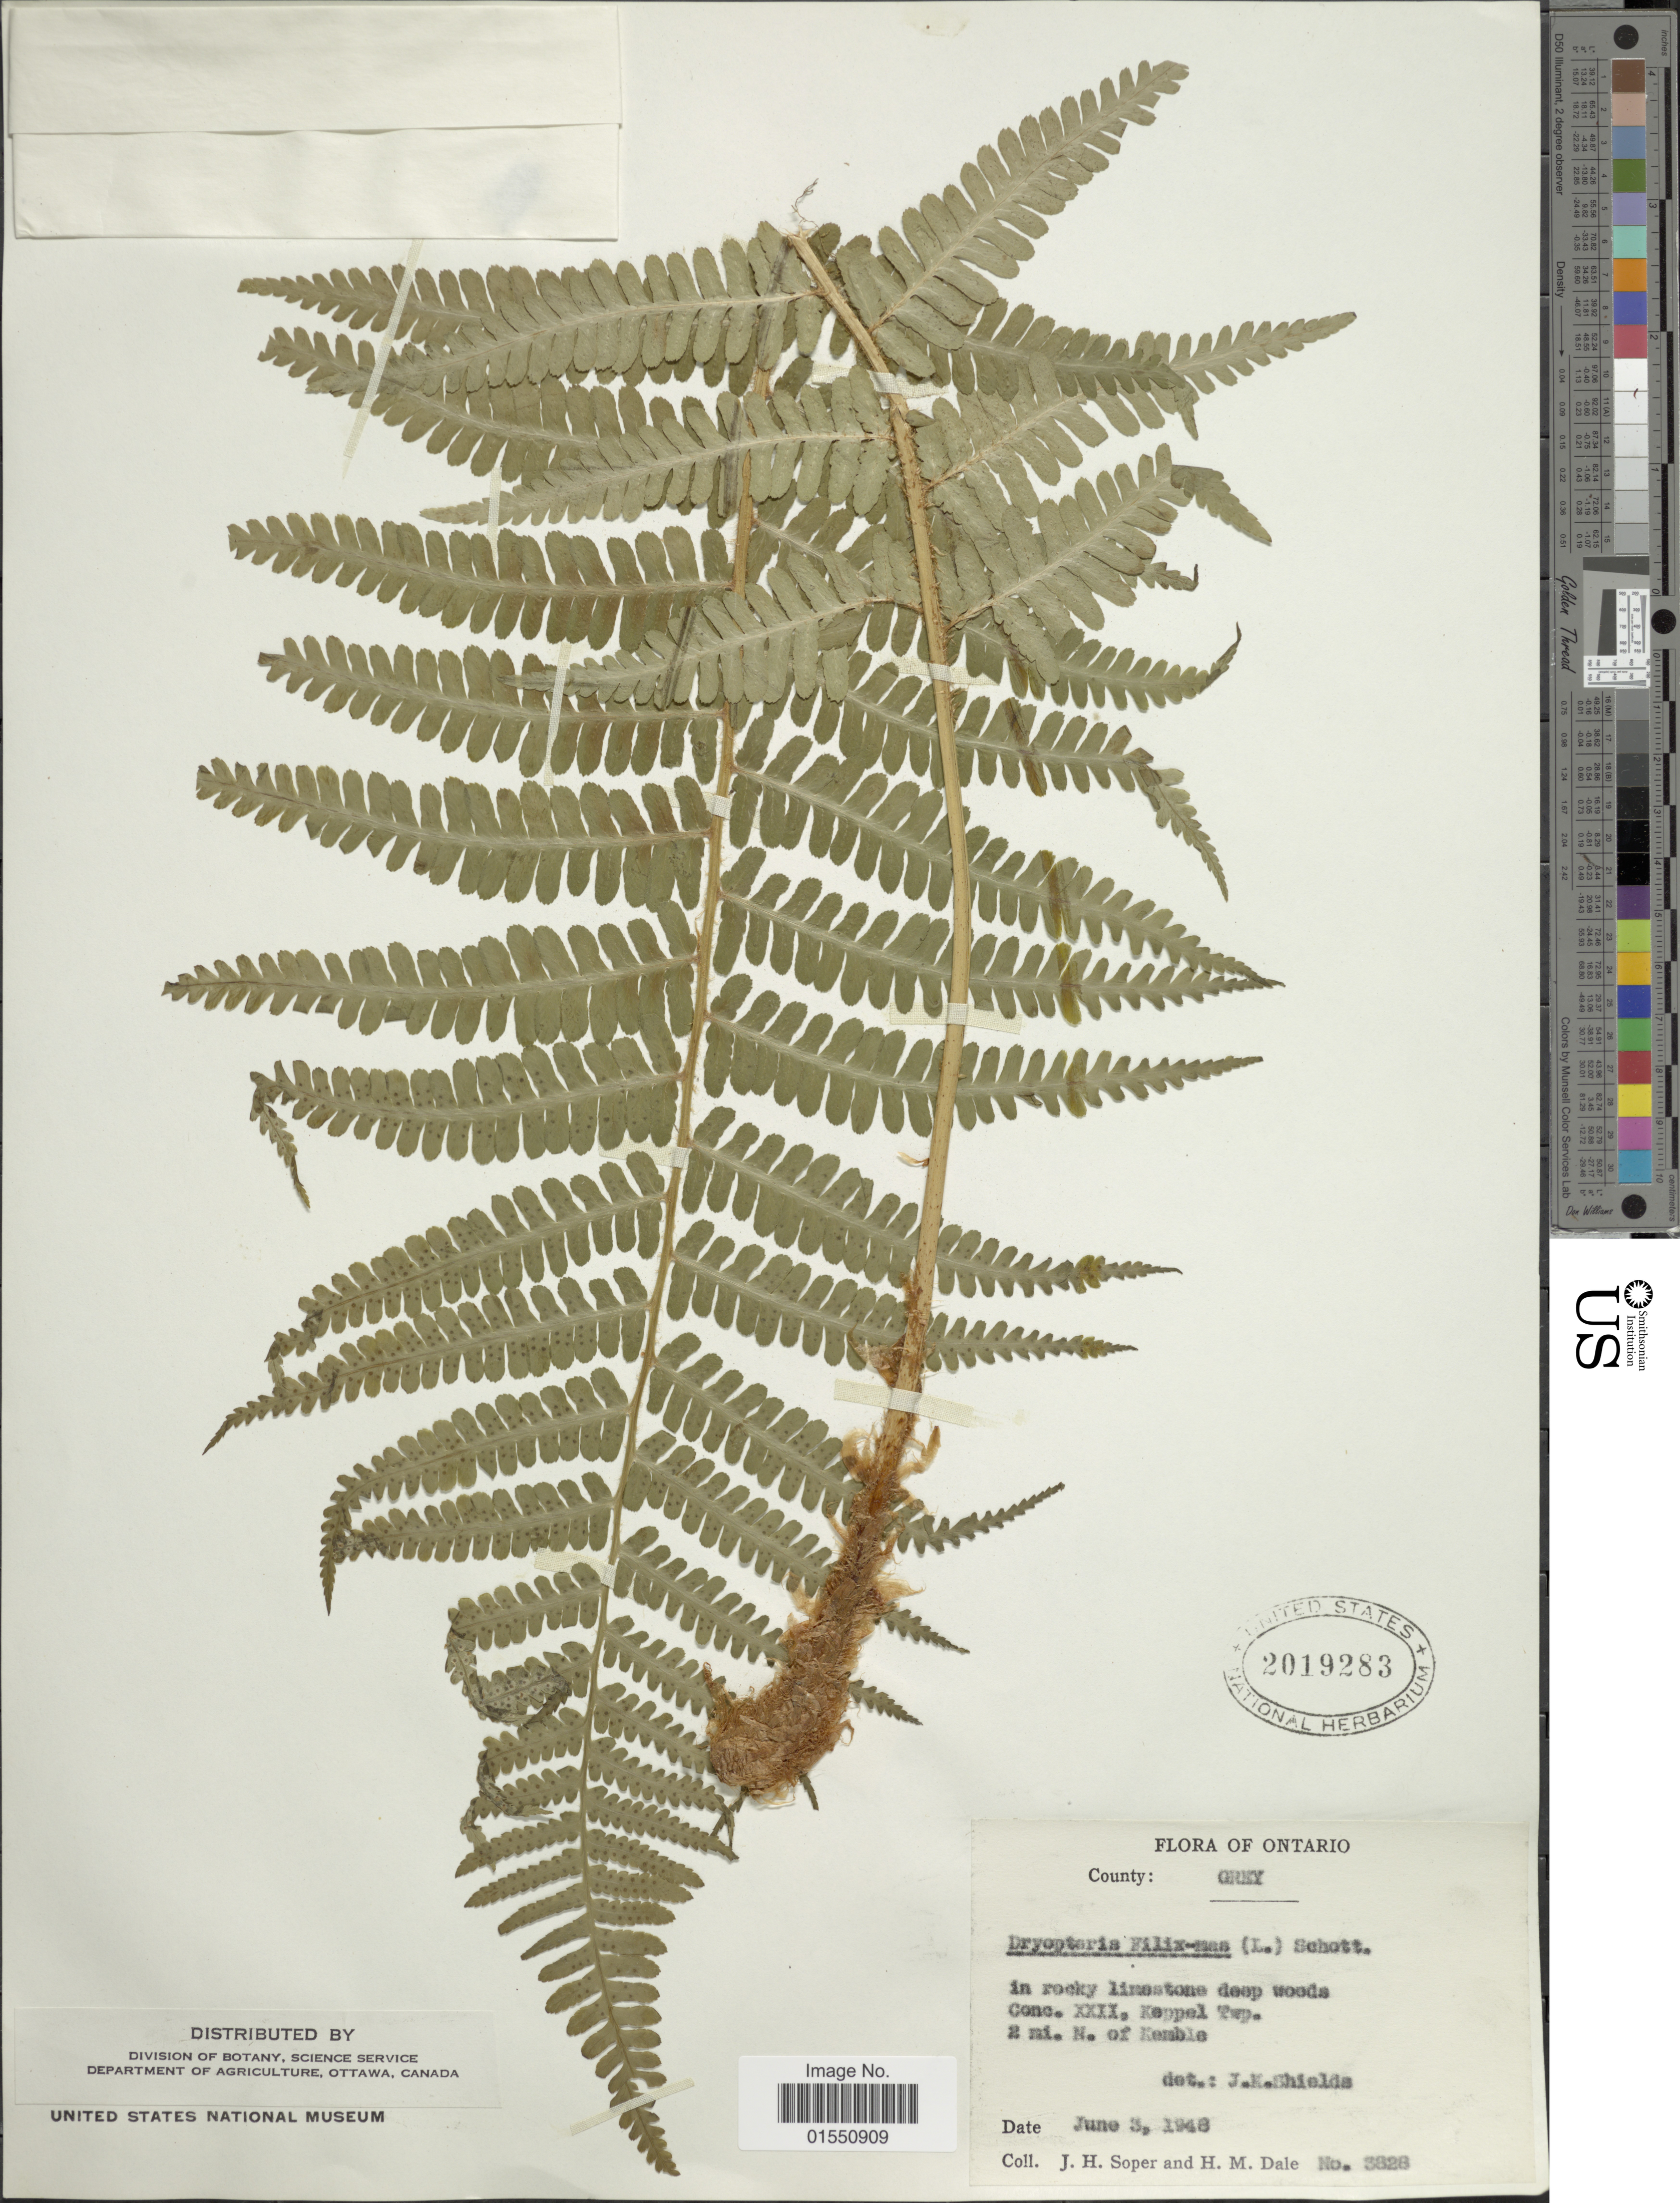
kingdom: Plantae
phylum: Tracheophyta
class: Polypodiopsida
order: Polypodiales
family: Dryopteridaceae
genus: Dryopteris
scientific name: Dryopteris filix-mas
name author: (L.) Schott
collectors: J. H. Soper & H. M. Dale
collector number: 3826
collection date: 1948-06-03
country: Canada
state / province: Ontario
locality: County: Grey. in rocky limestone deep woods Cone. XXII, Keppel Twp. 2 mi. N. of Kemble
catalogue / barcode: US 2019283